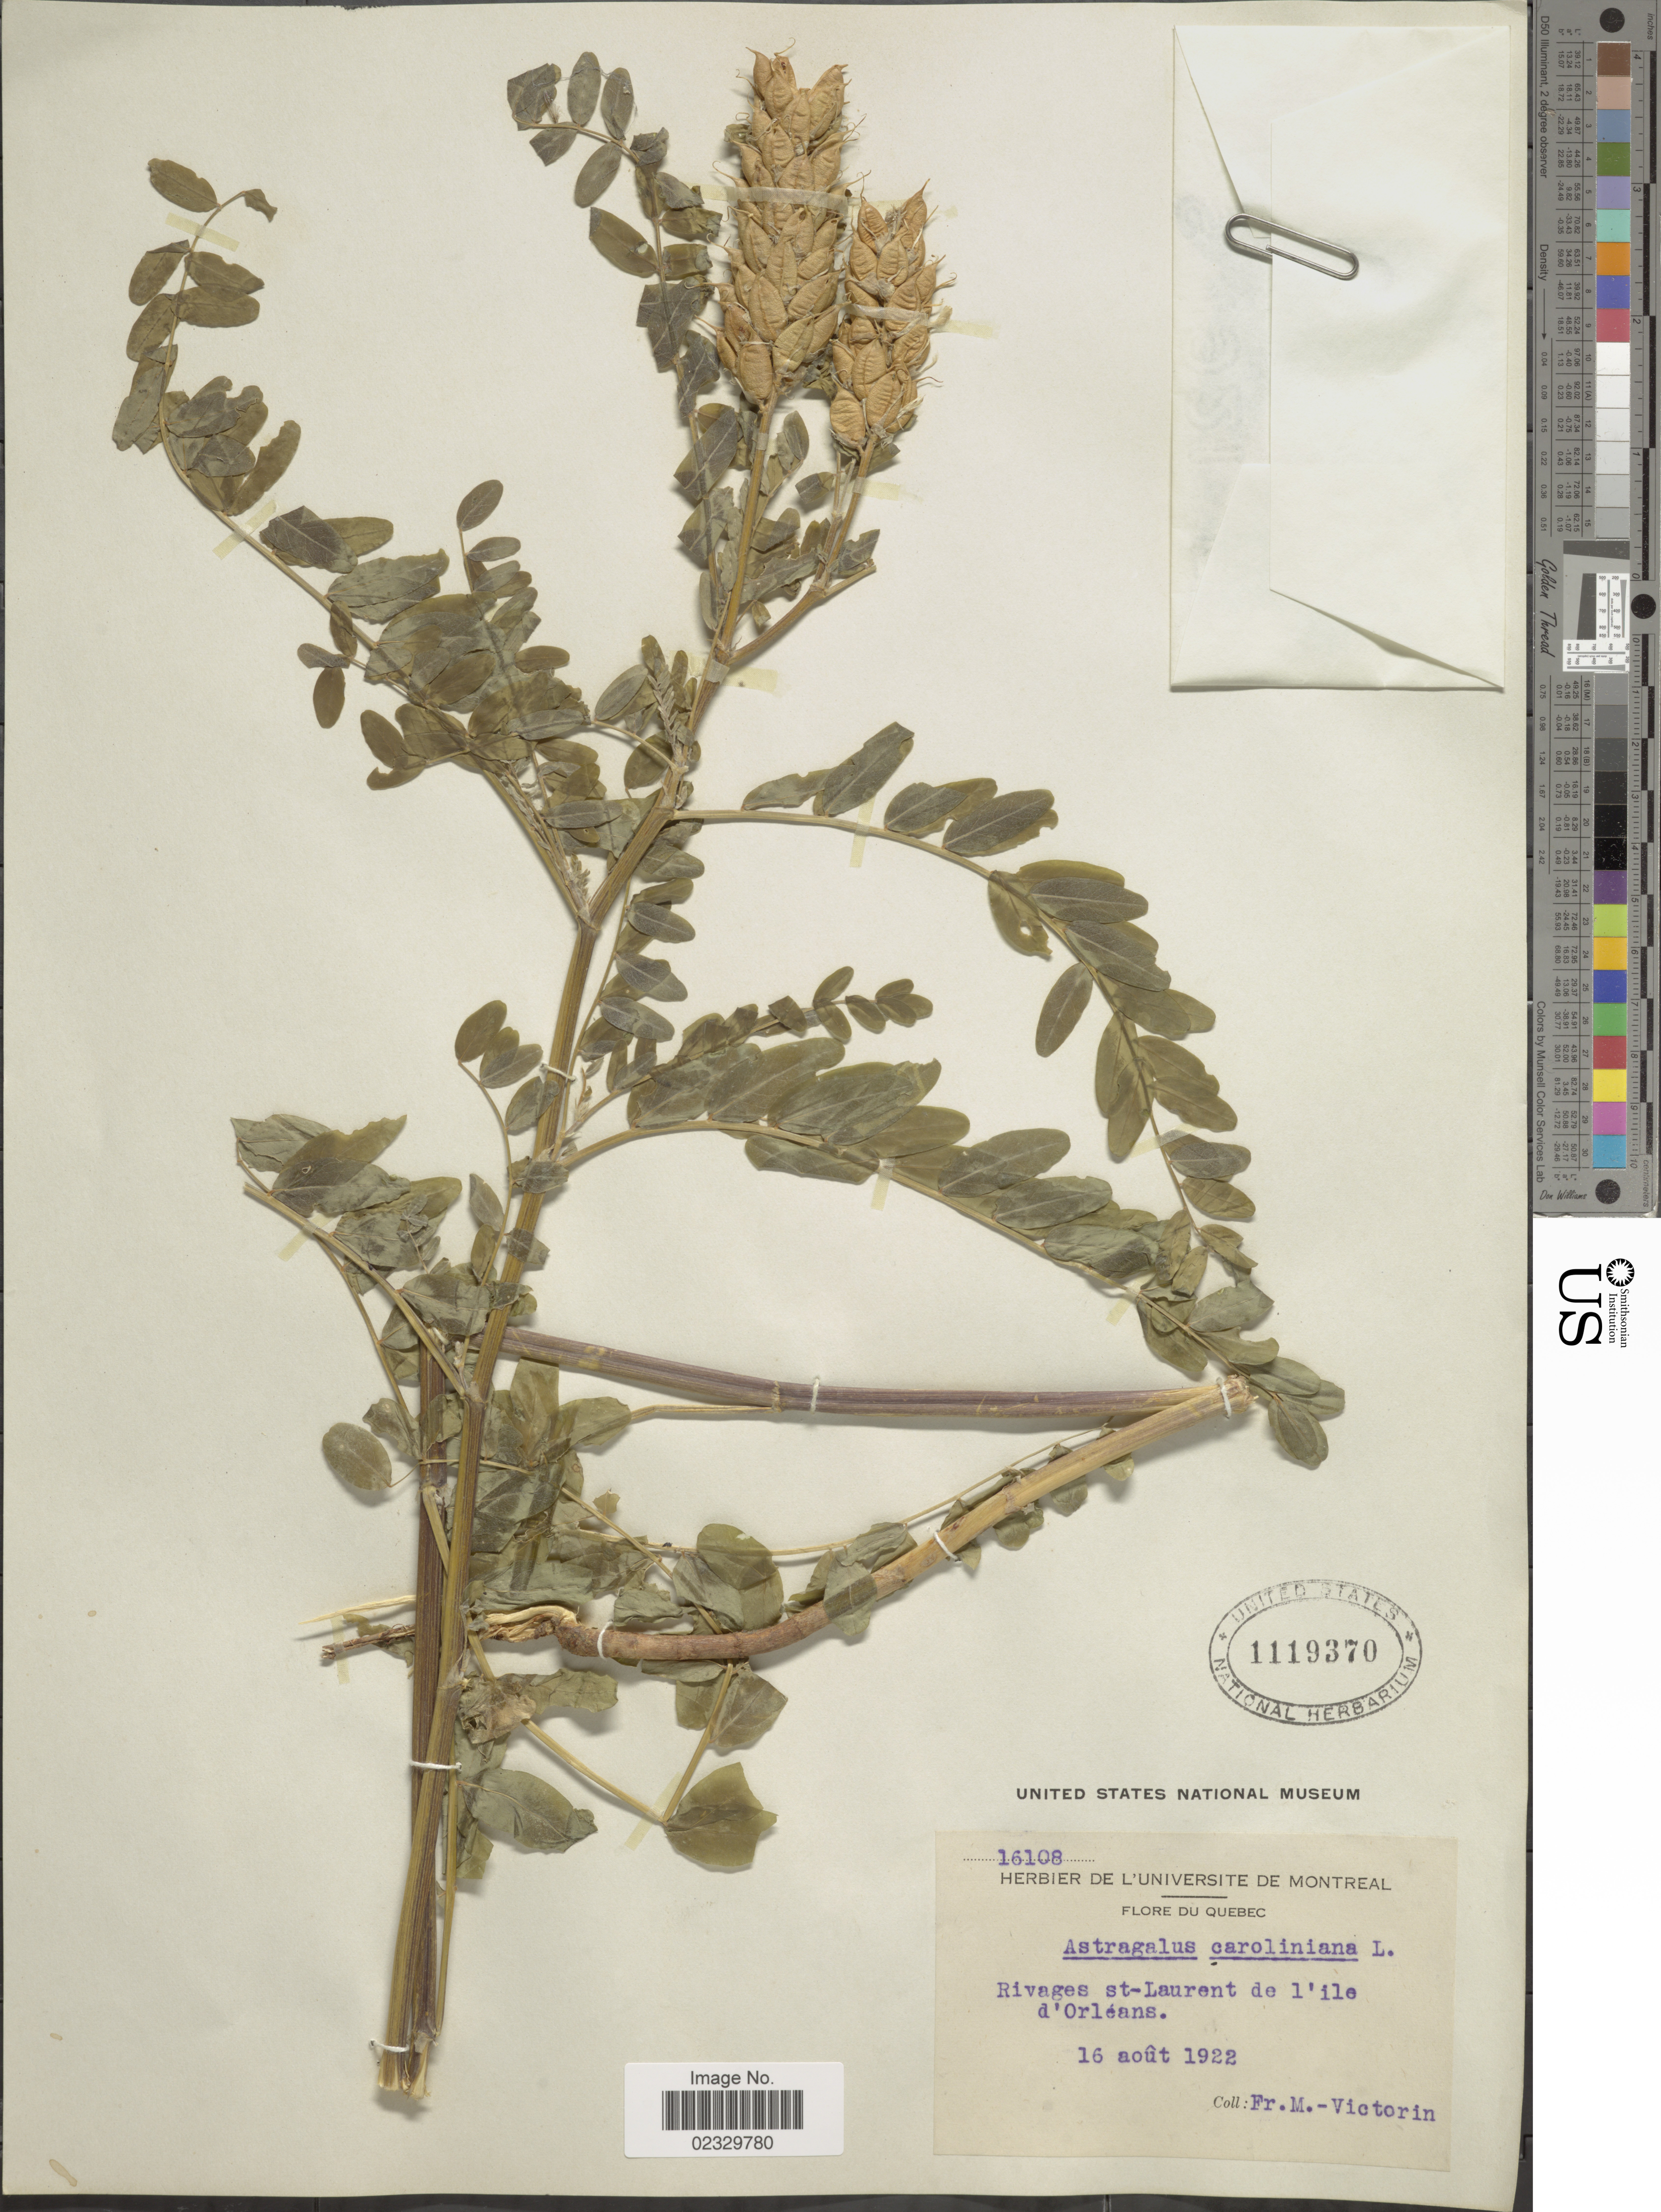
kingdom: Plantae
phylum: Tracheophyta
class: Magnoliopsida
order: Fabales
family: Fabaceae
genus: Astragalus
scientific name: Astragalus canadensis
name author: L.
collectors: F. Victorin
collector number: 16108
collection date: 1922-08-16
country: Canada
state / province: Quebec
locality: Rivages St-Laurent de I' ile d' Orleans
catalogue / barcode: US 1119370